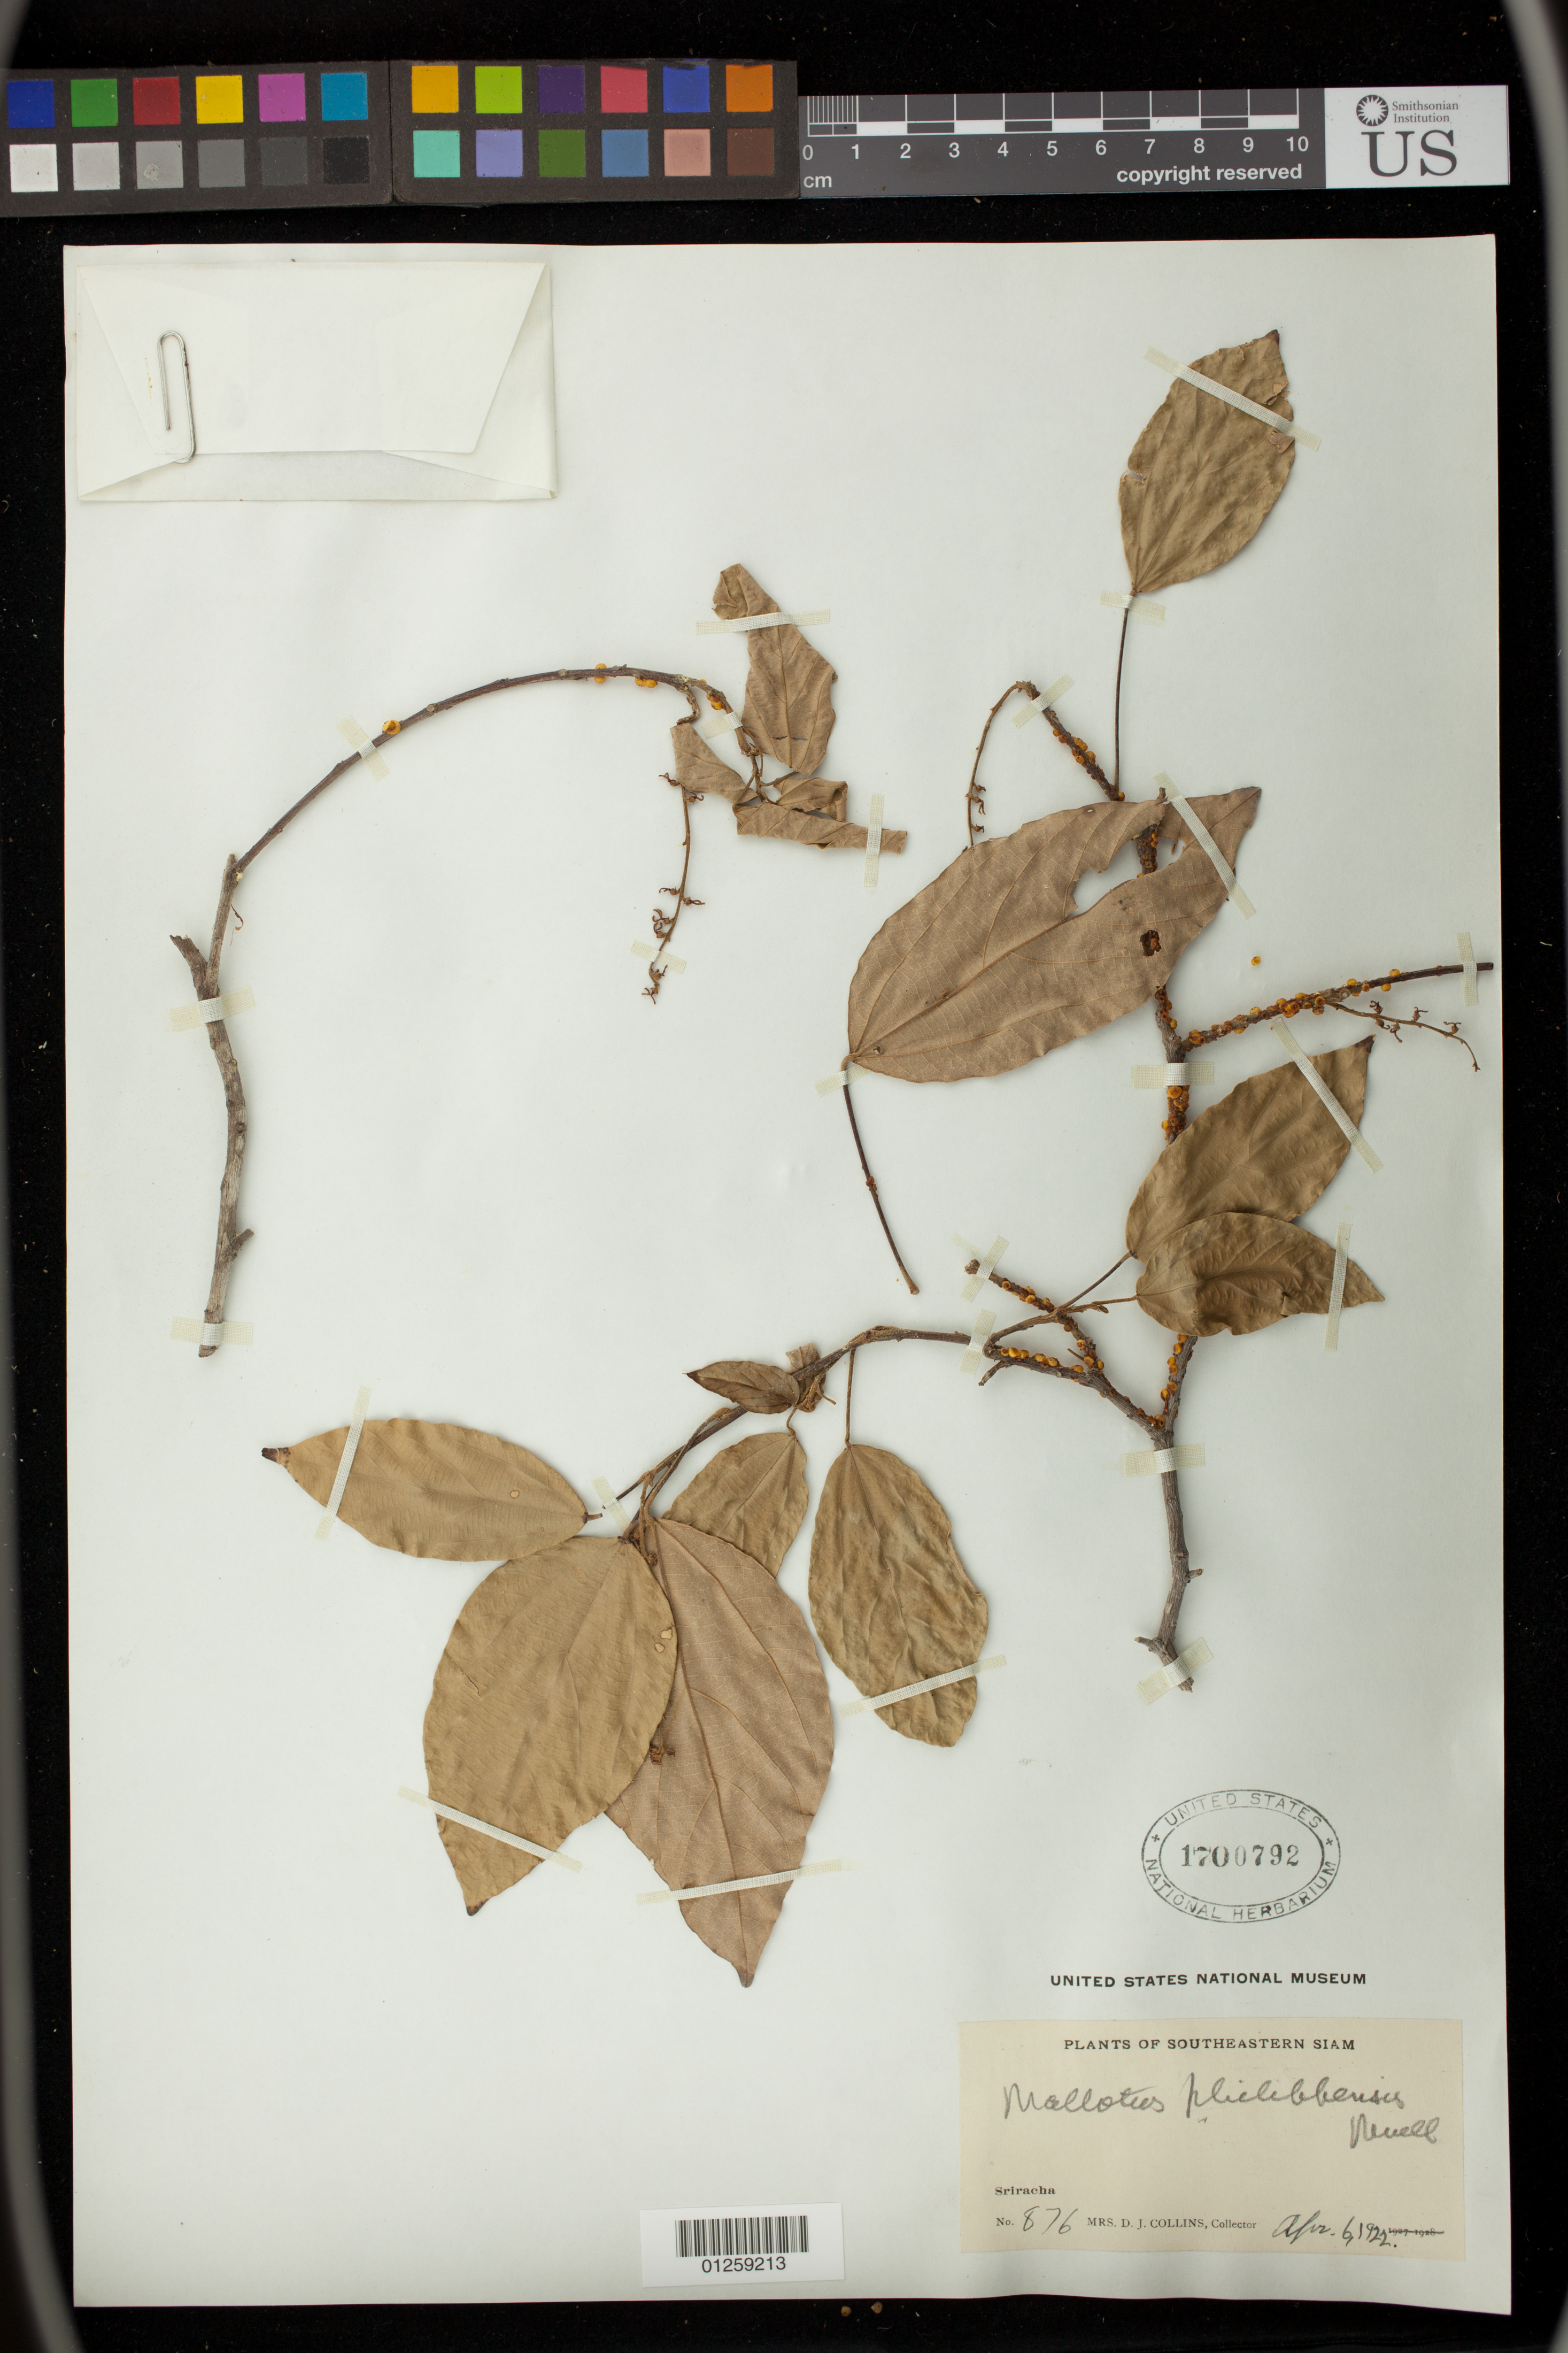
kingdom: Plantae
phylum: Tracheophyta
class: Magnoliopsida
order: Malpighiales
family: Euphorbiaceae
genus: Mallotus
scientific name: Mallotus philippensis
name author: (Lam.) Müll. Arg.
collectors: J. Collins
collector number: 876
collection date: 1922-04-06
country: Thailand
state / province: Chon Buri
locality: Si Racha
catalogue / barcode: US 1700792